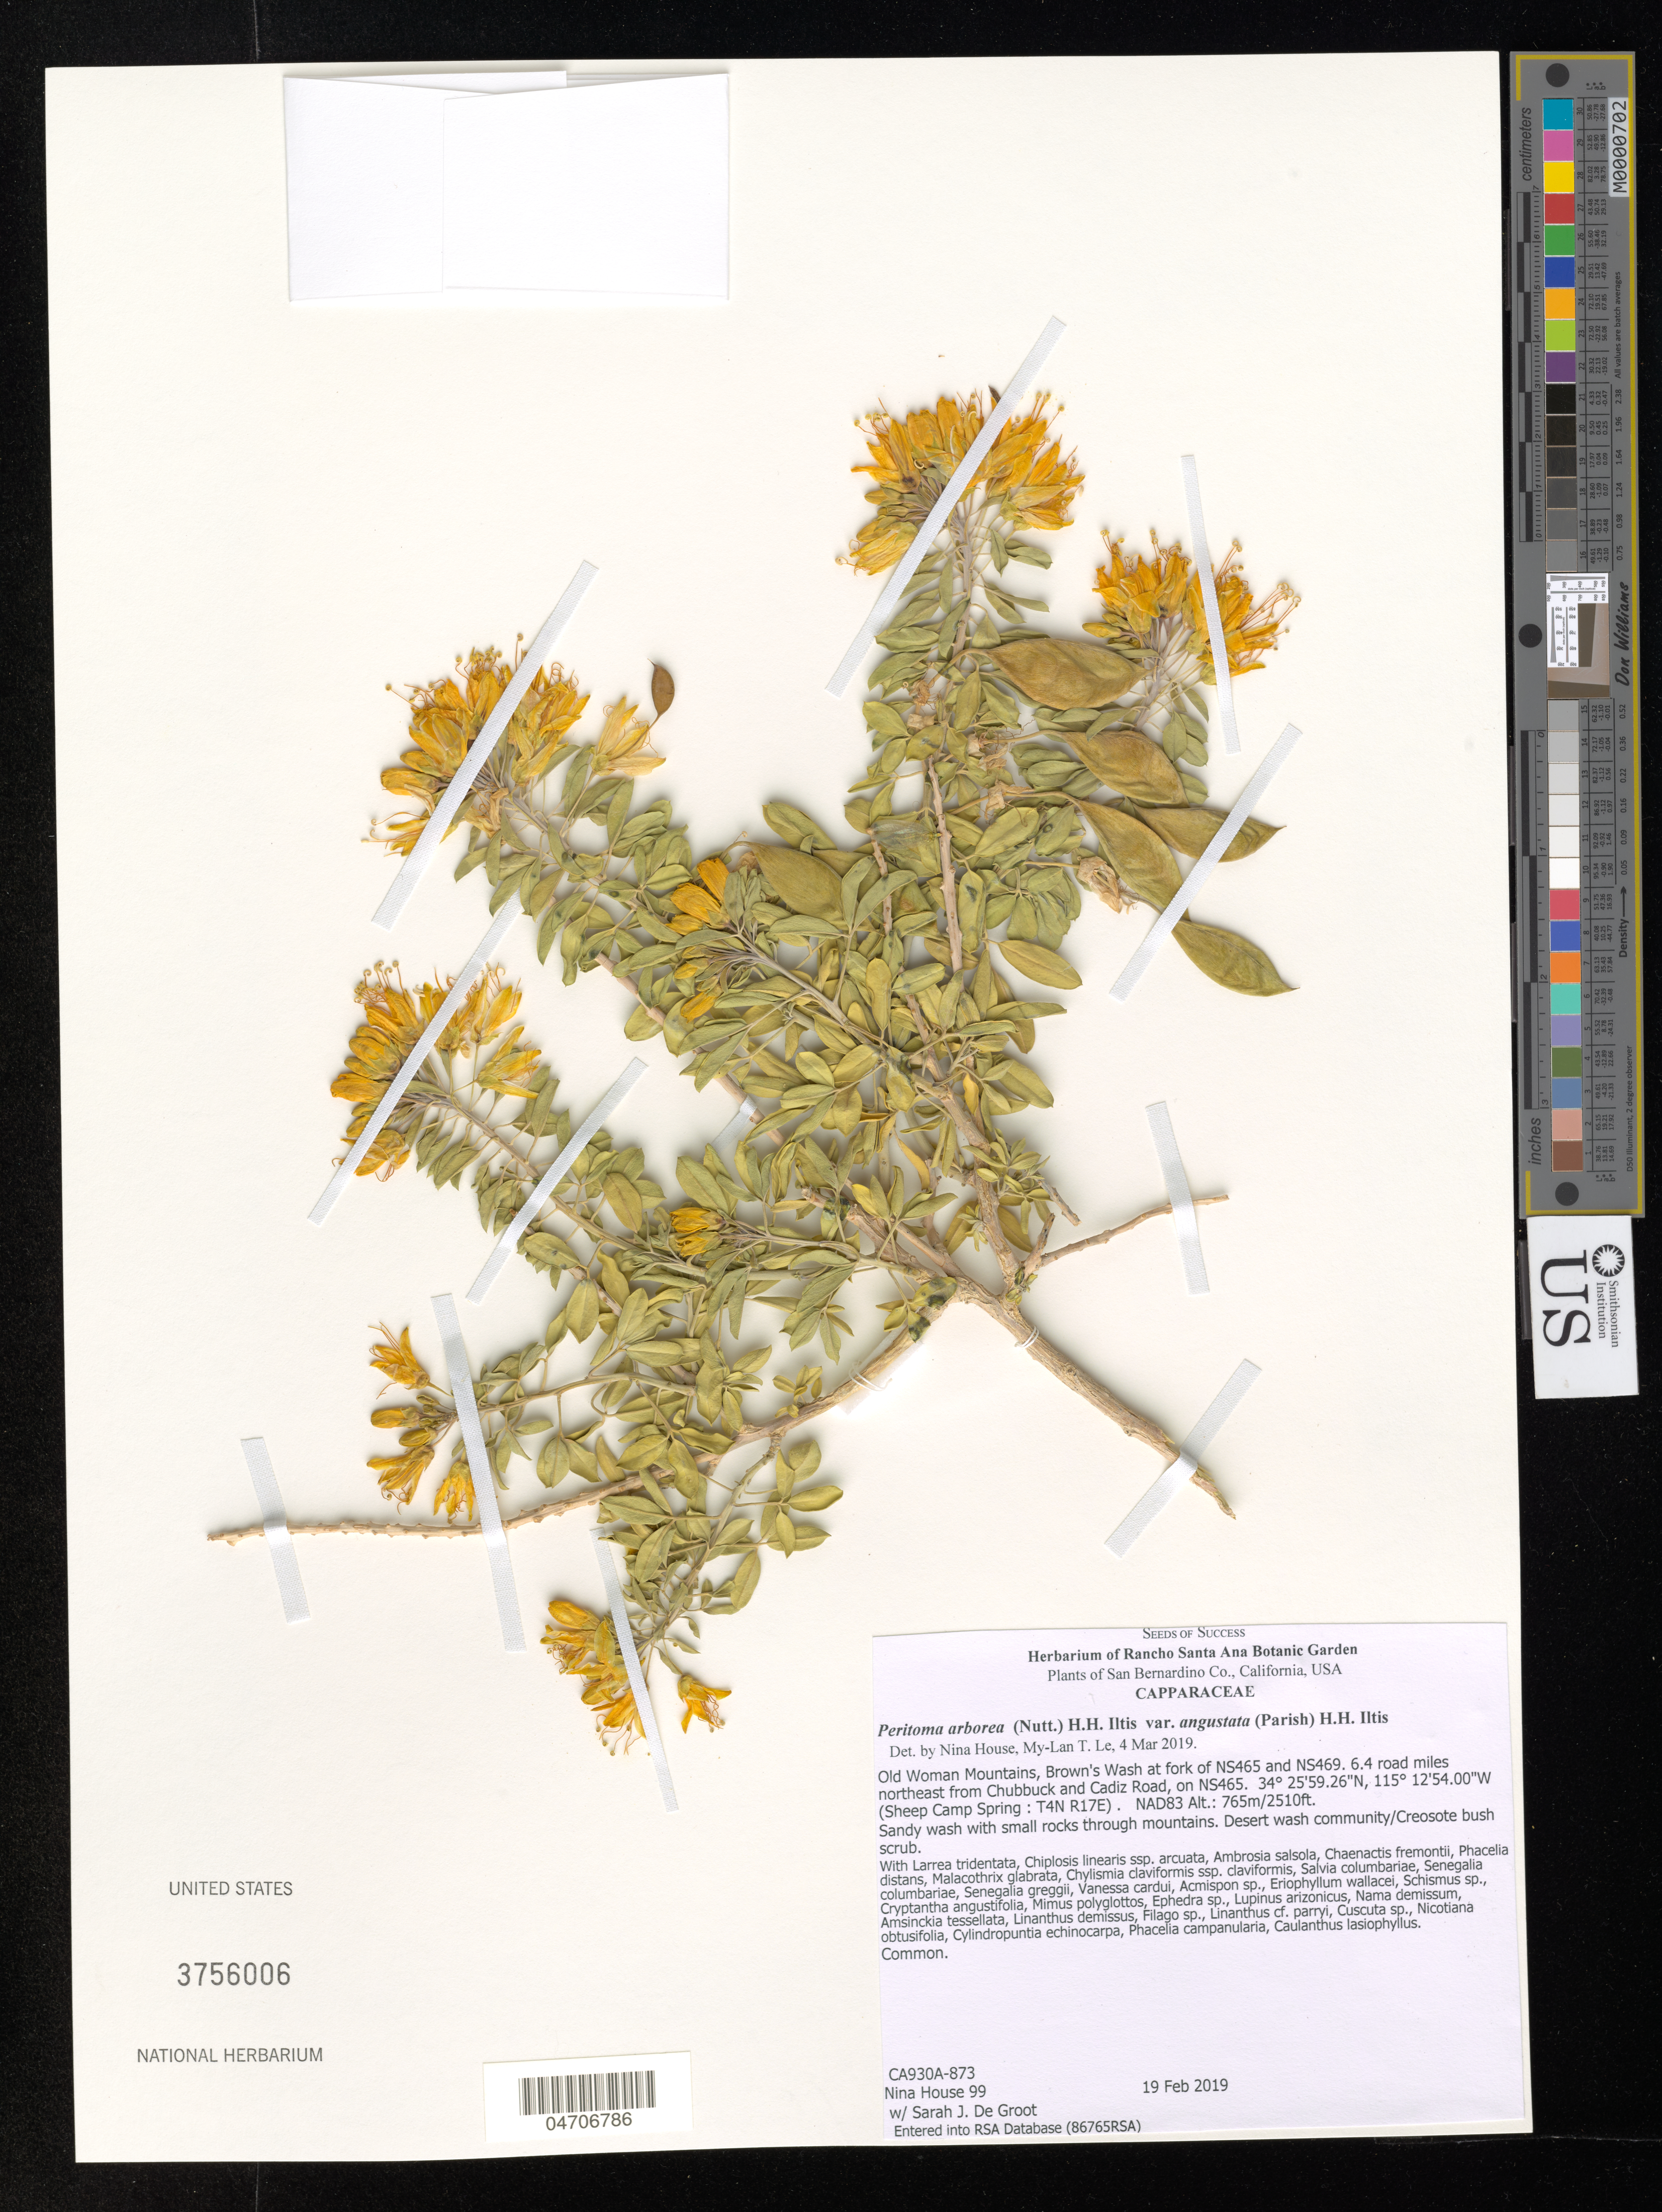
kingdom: Plantae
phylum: Tracheophyta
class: Magnoliopsida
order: Brassicales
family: Cleomaceae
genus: Peritoma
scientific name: Peritoma arborea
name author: (Nutt.) Iltis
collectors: N. House & S. De Groot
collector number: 99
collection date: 2019-02-19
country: United States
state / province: California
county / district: San Bernardino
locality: San Bernardino Co. Old Woman Mountains, Brown's Wash at fork of NS465 and NS469. 6.4 road miles northeast from Chubbuck and Cadiz Road, on NS465. (Sheep Camp Spring: T4N R17E).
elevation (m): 765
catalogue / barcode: US 3756006